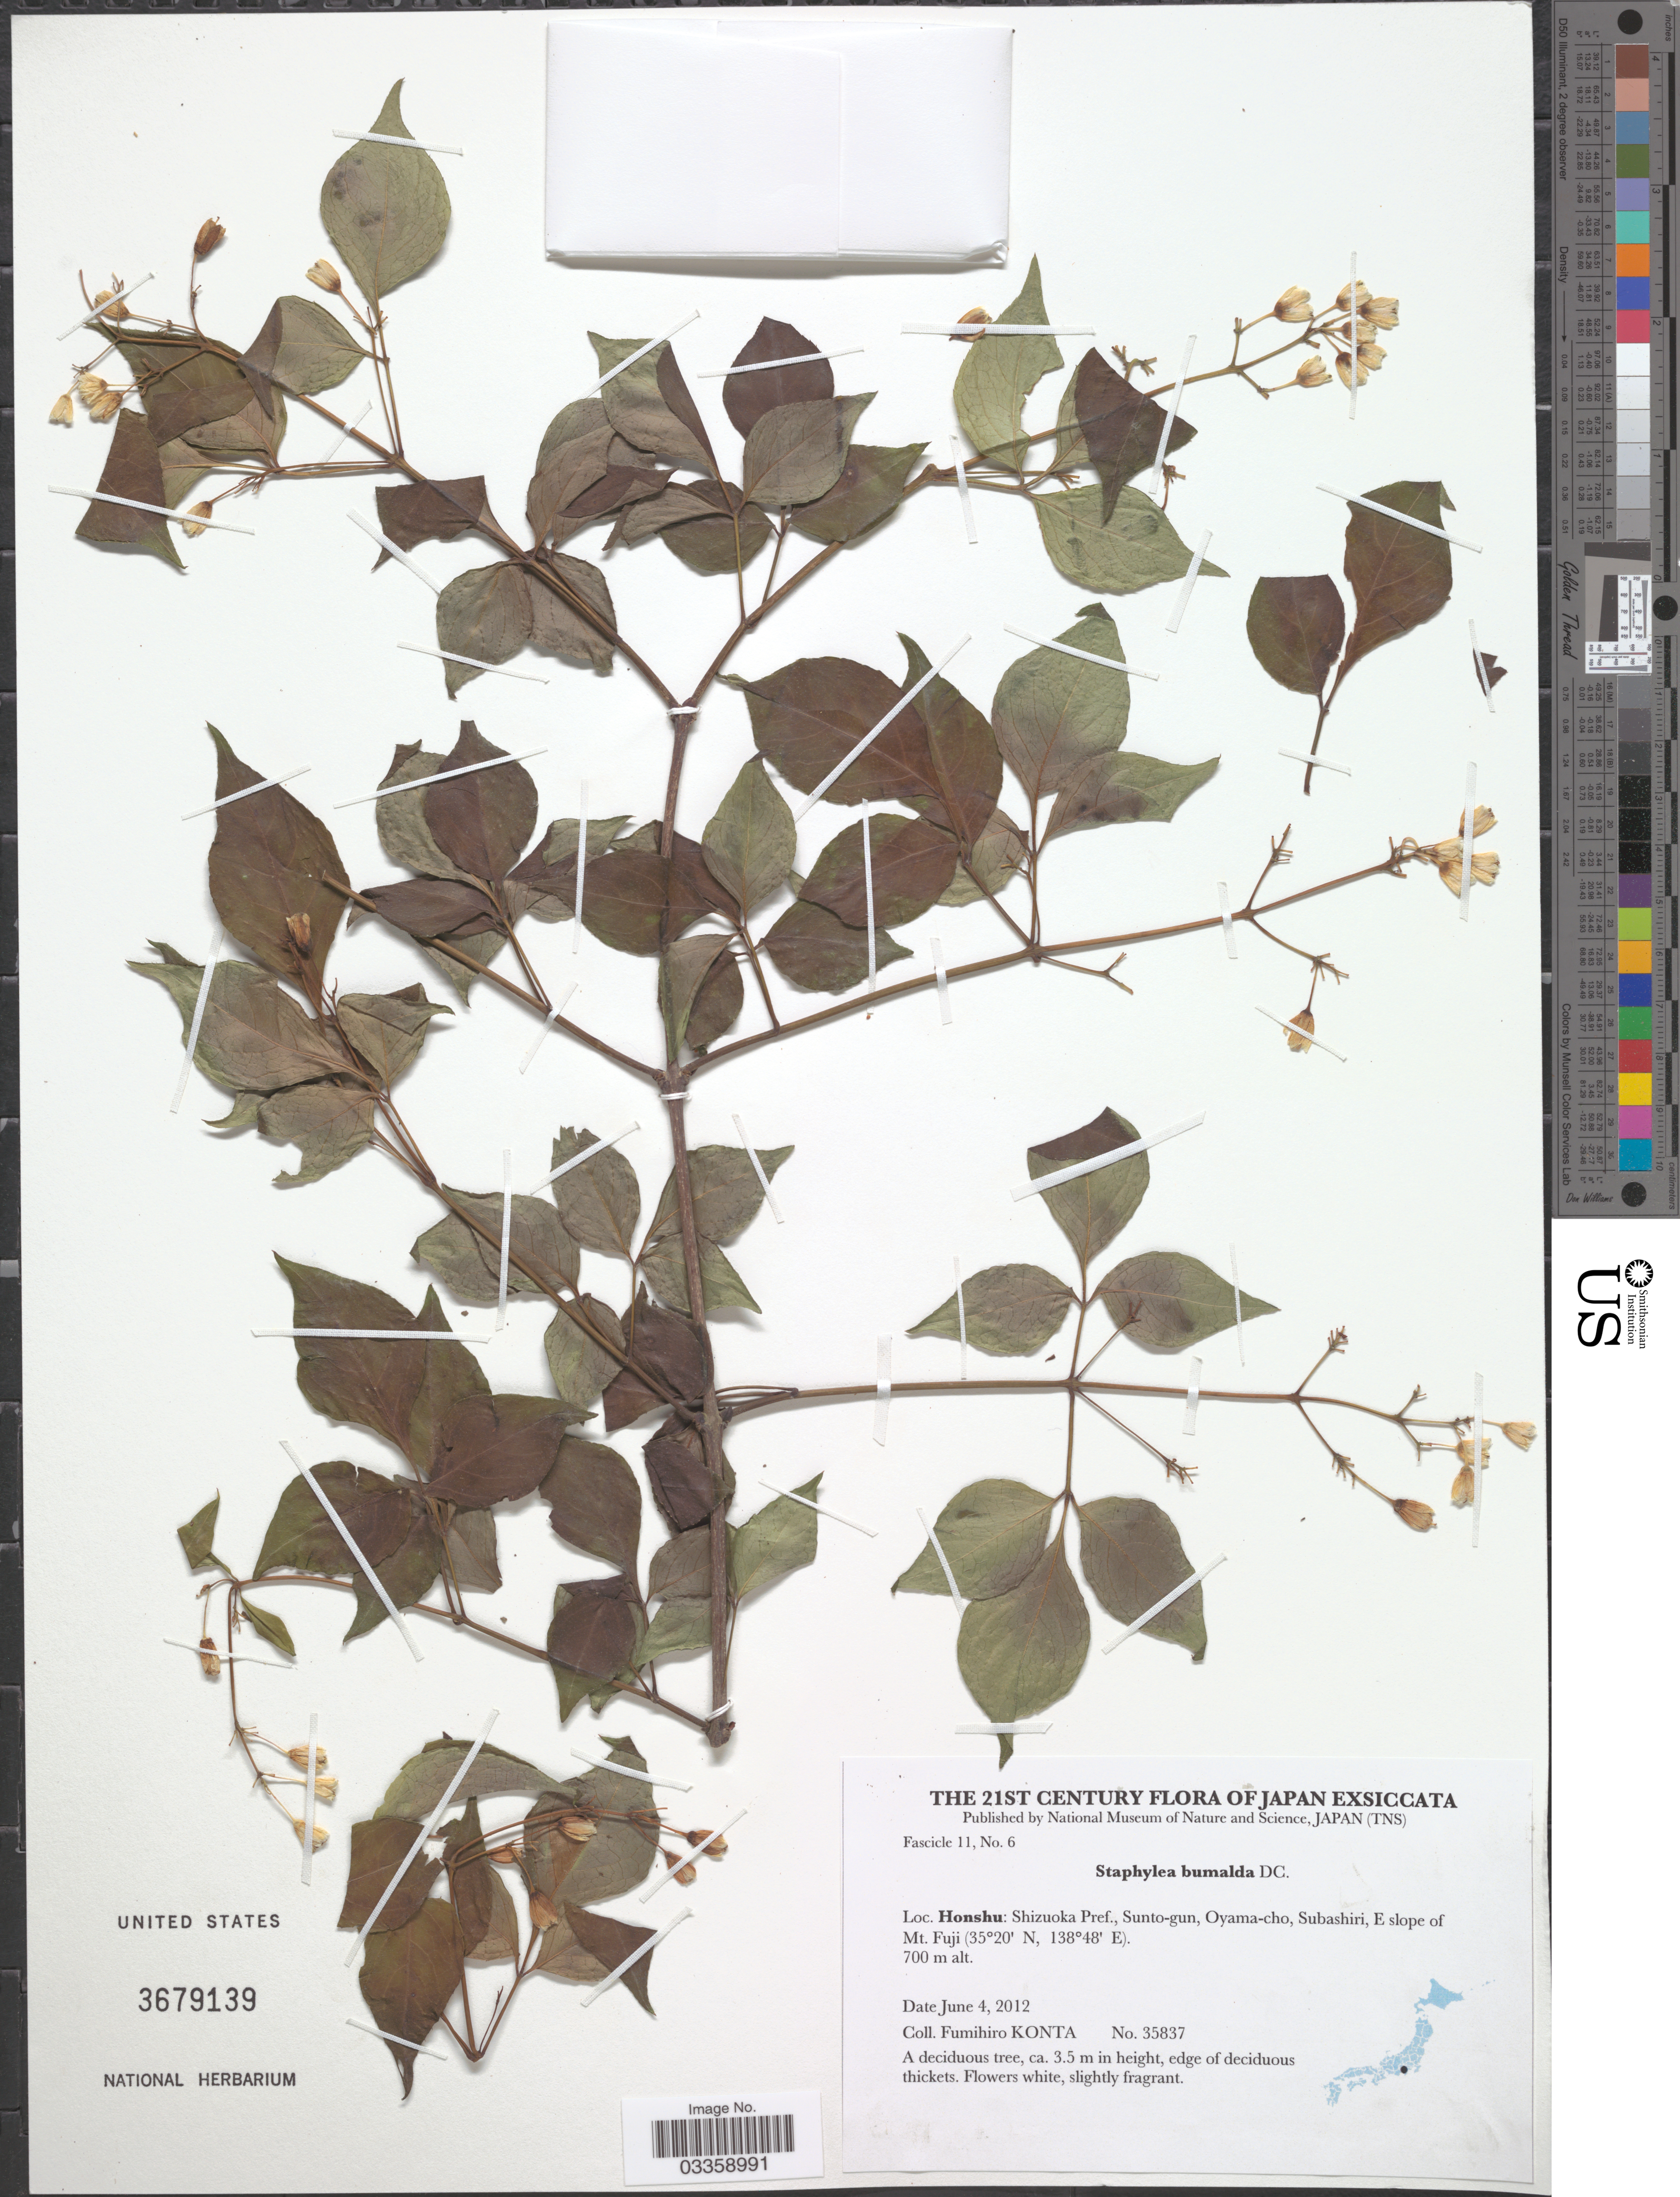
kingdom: Plantae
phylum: Tracheophyta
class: Magnoliopsida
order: Crossosomatales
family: Staphyleaceae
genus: Staphylea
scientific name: Staphylea bumalda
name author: DC.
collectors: F. Konta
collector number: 35837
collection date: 2012-06-04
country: Japan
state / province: Sizuoka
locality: Honshu: Shizuoka Pref., Sunto-gun, Oyama-cho, Subashiri, E slope of Mt. Fuji.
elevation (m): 700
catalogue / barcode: US 3679139